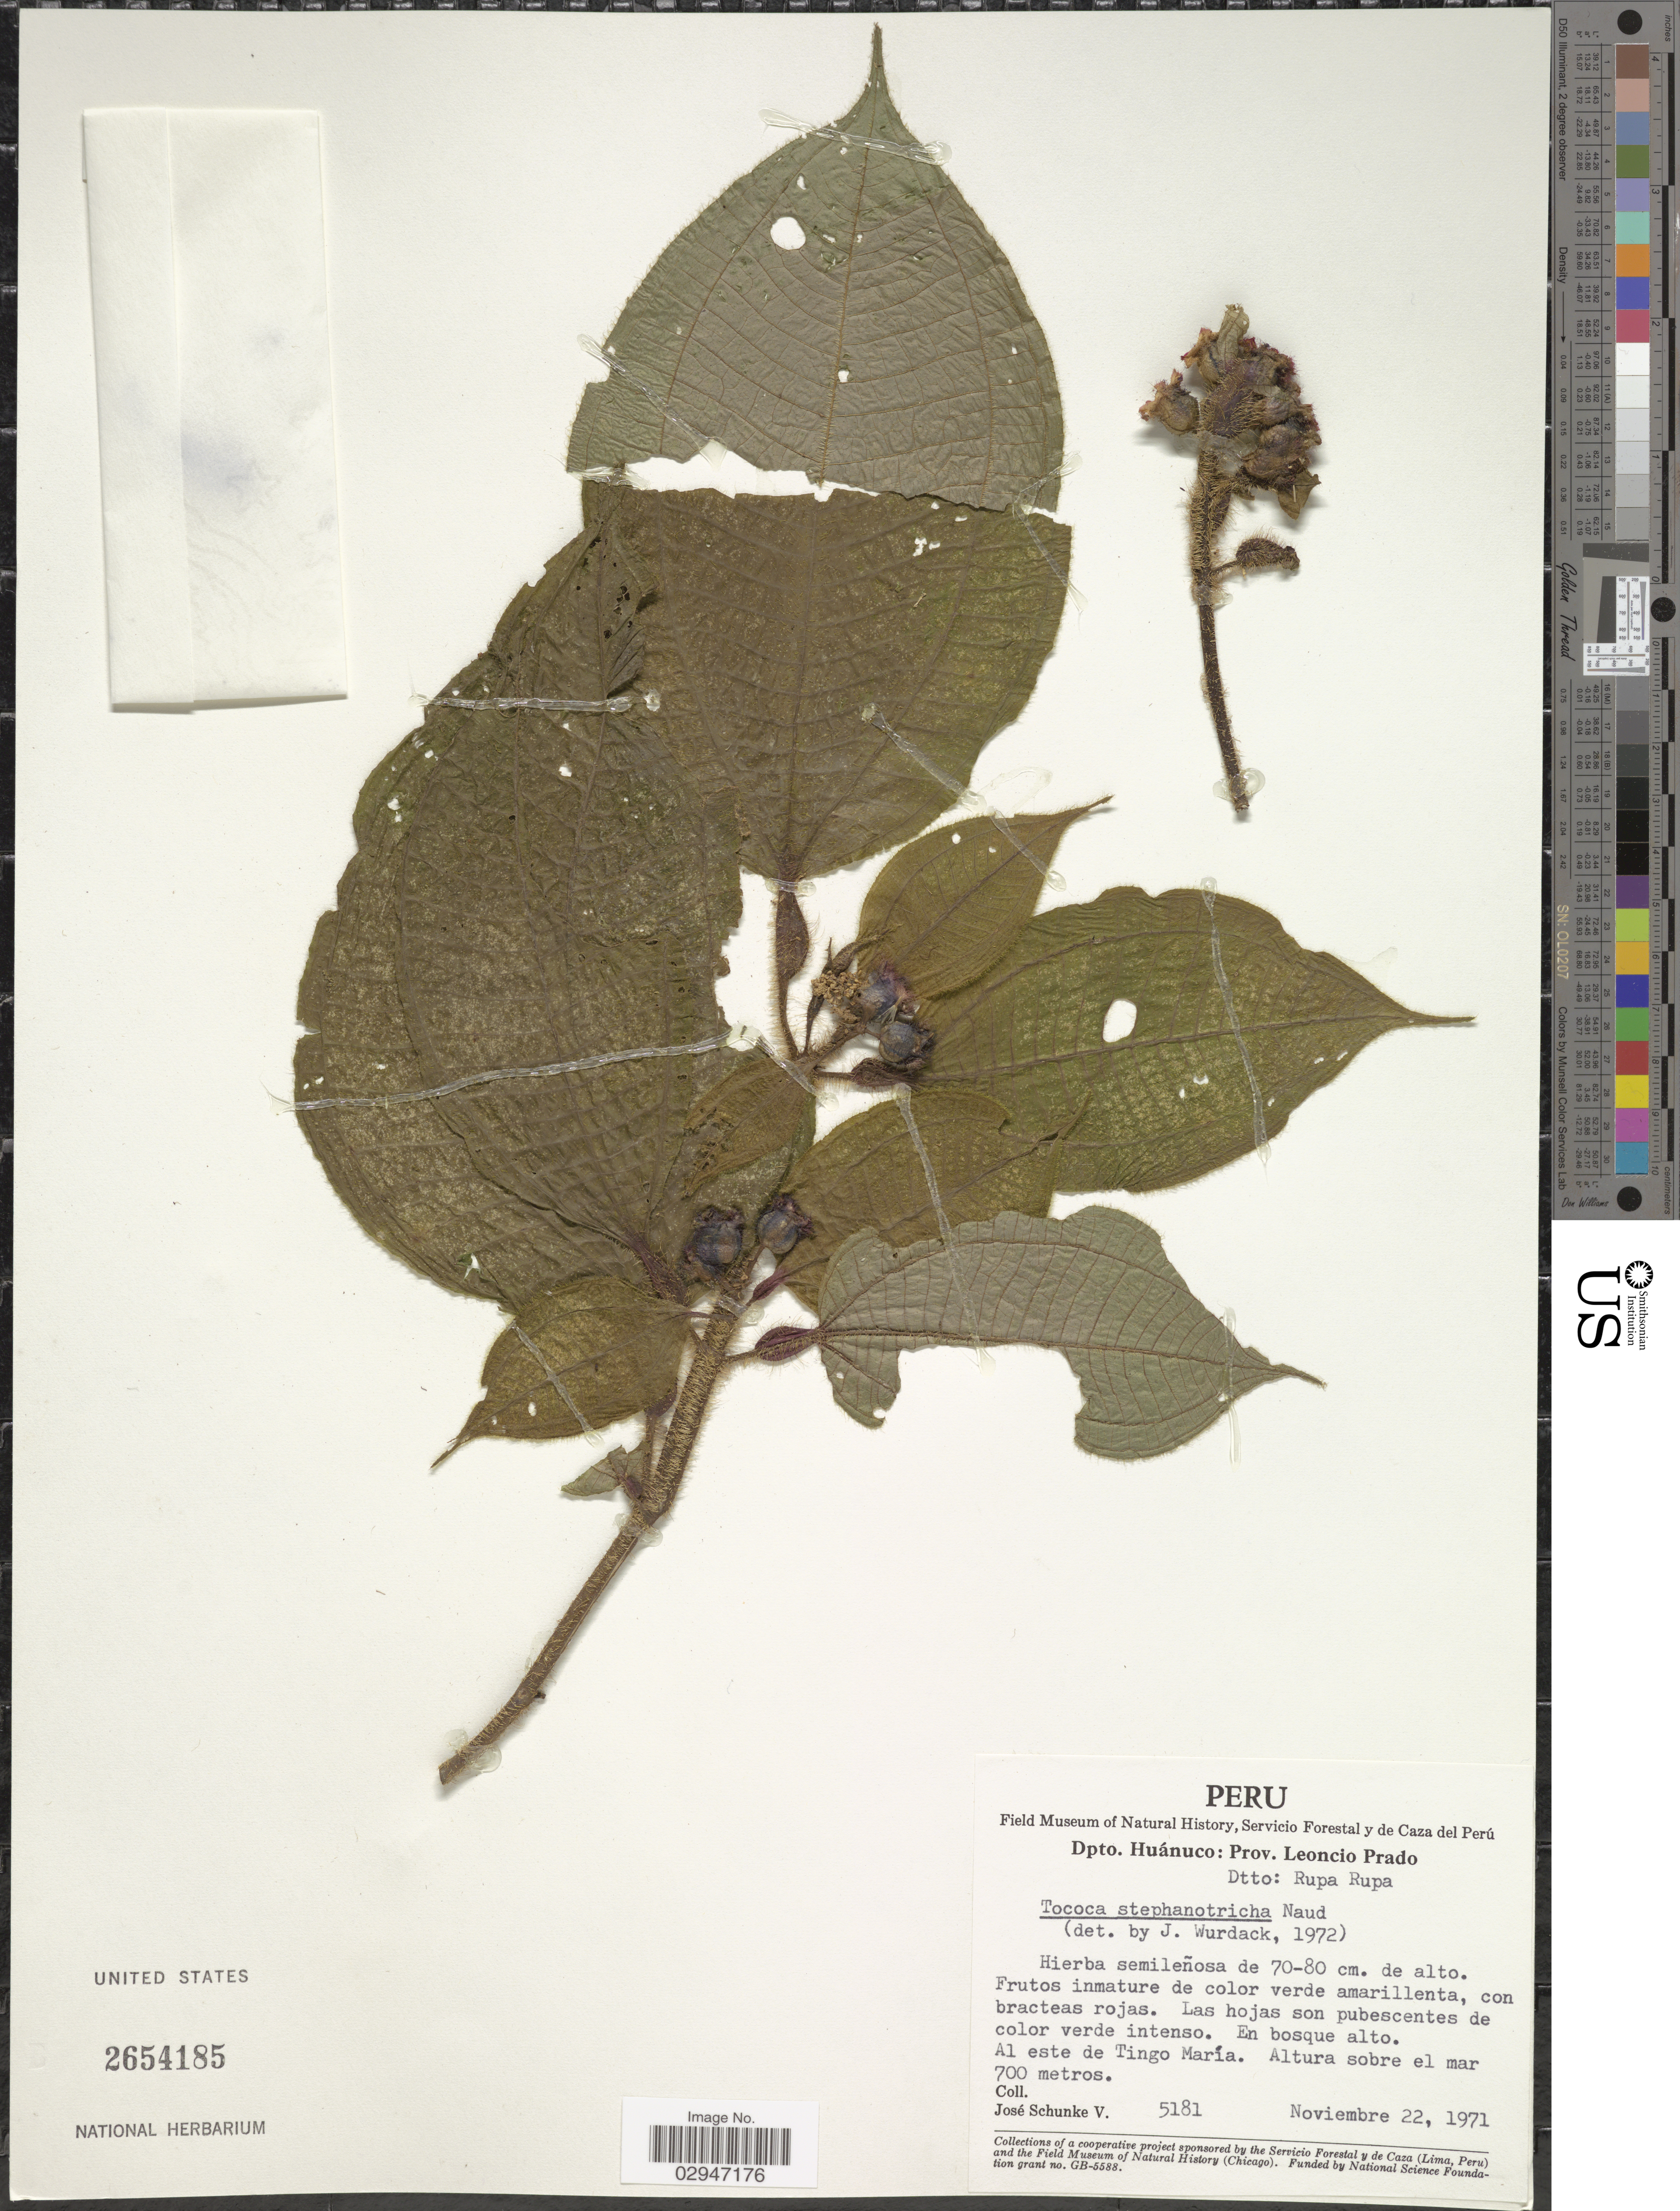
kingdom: Plantae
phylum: Tracheophyta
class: Magnoliopsida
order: Myrtales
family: Melastomataceae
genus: Tococa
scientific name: Tococa stephanotricha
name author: Naudin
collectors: J. Schunke Vigo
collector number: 5181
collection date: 1971-11-22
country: Peru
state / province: Huánuco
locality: Dpto. Huánuco: Prov. Leoncio Prado. Dtto: Rupa Rupa. Al este de Tingo María.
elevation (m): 700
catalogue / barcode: US 2654185